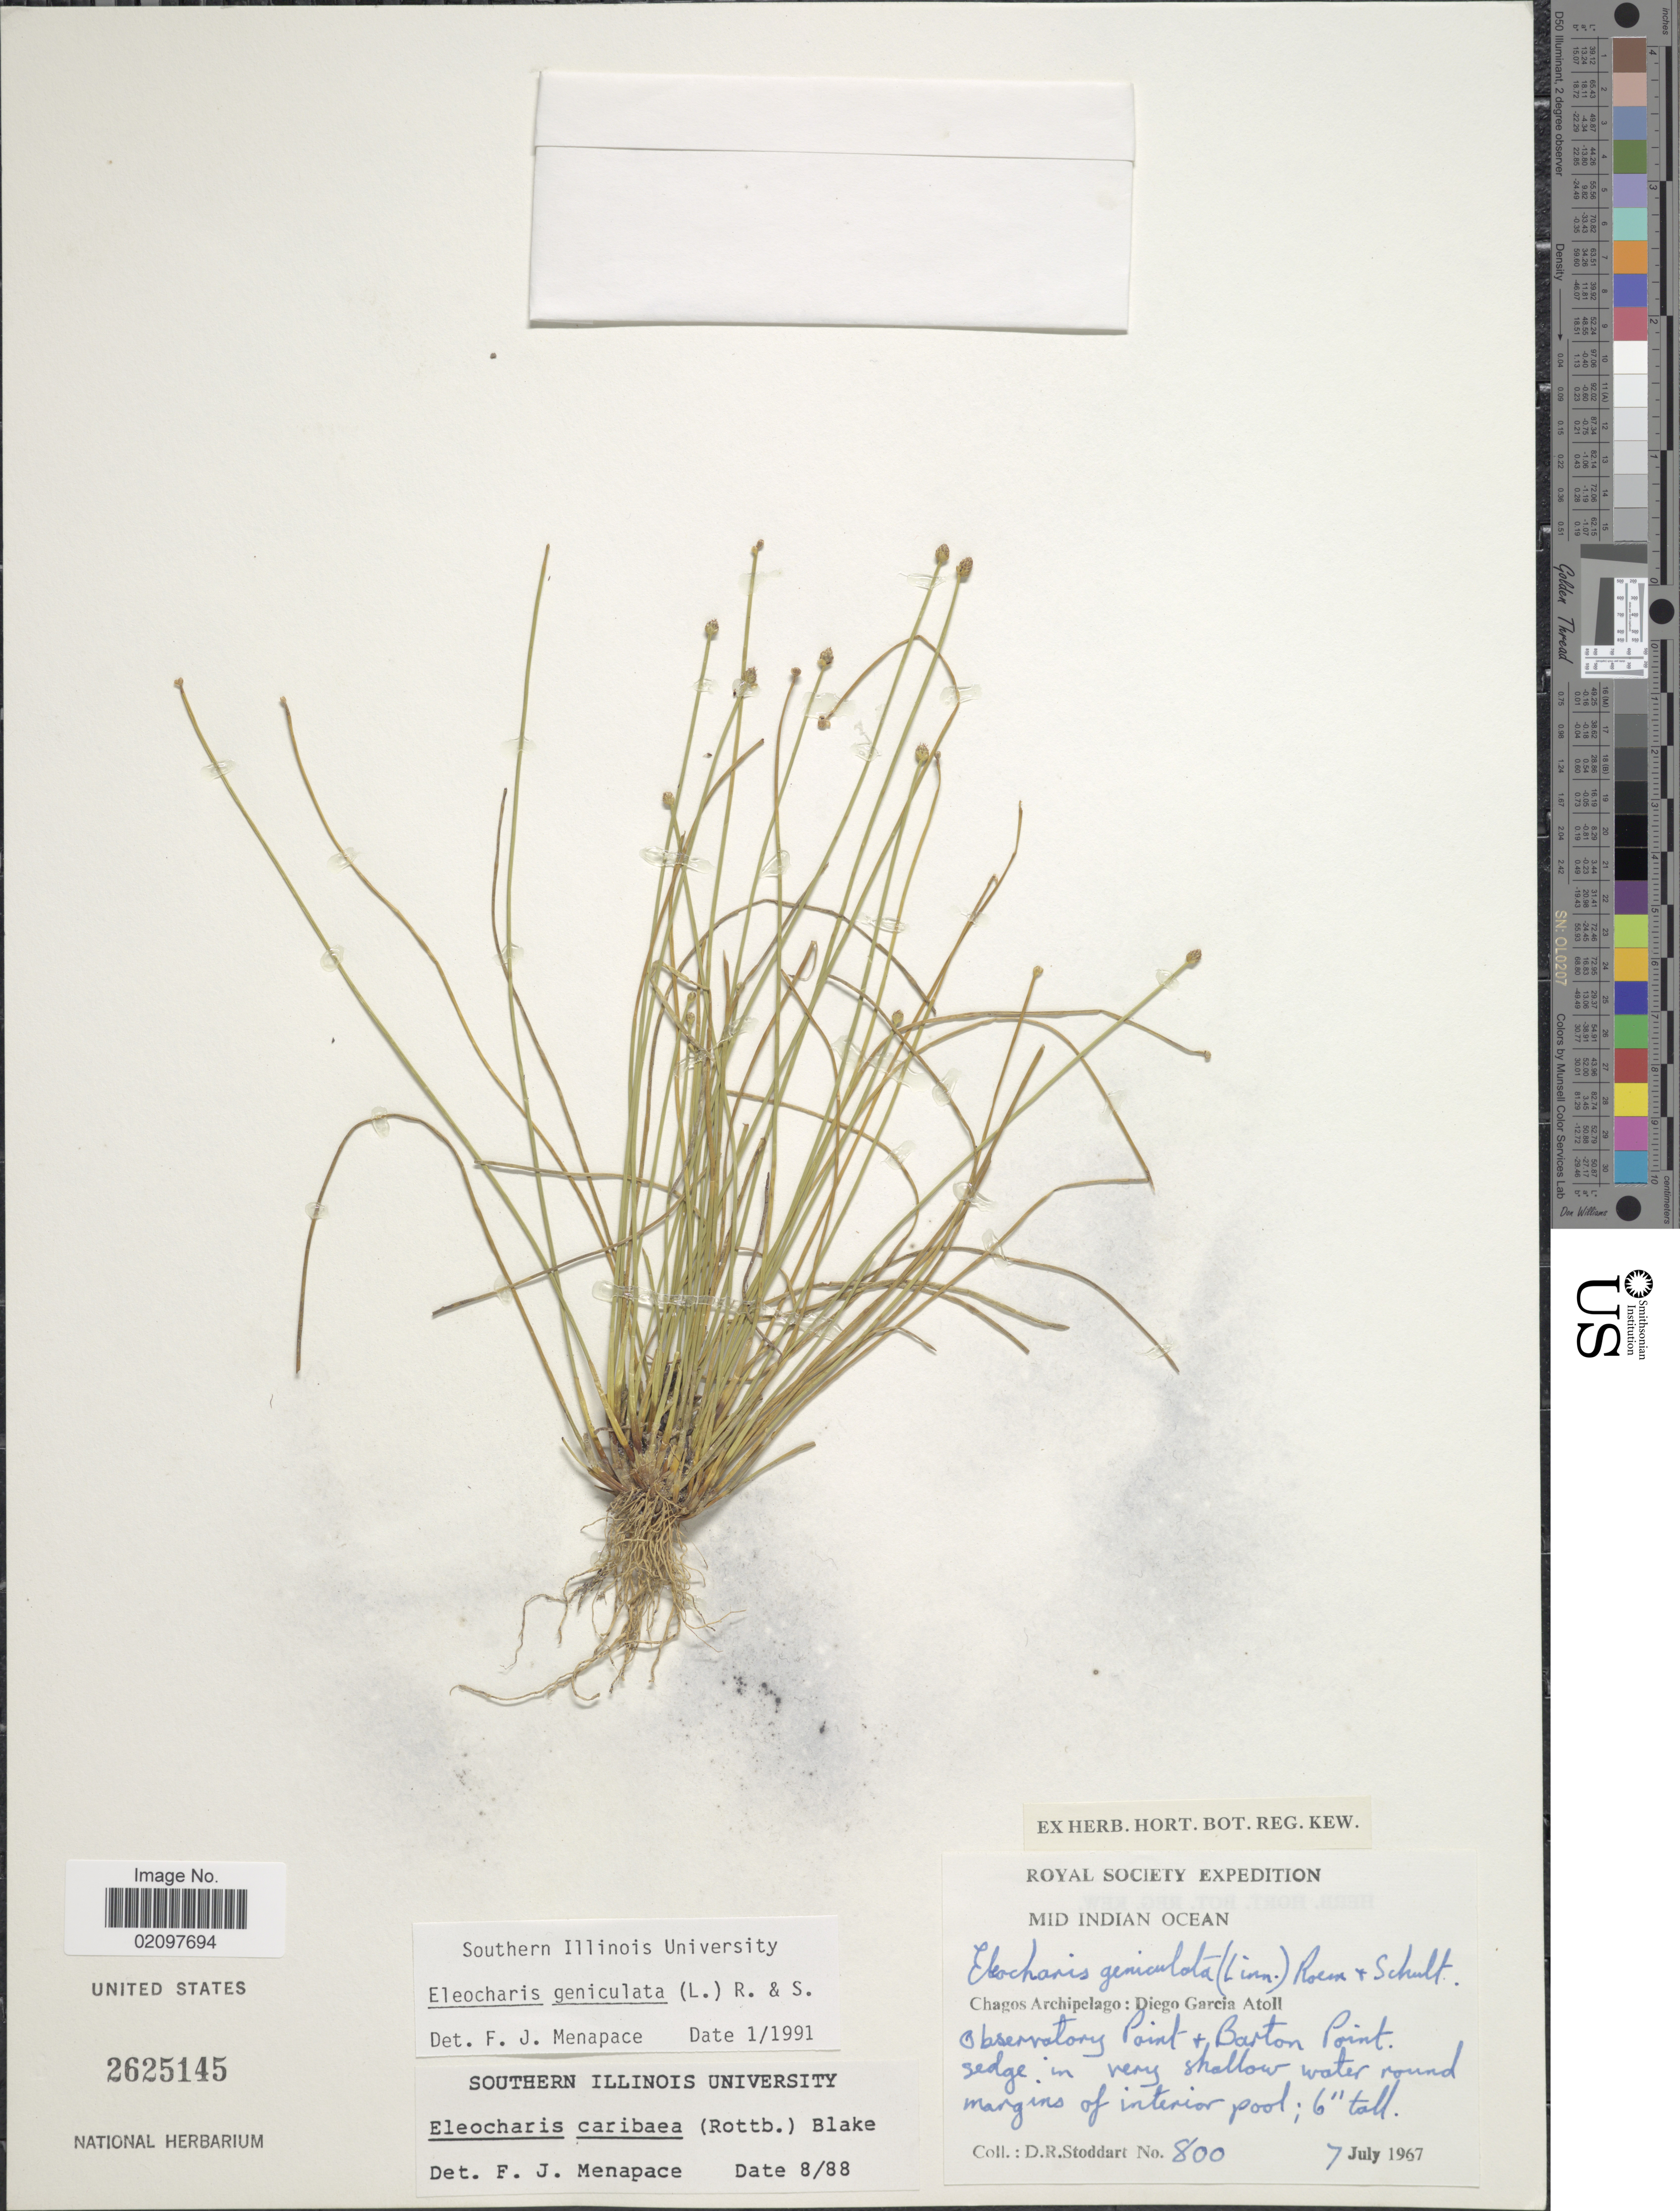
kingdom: Plantae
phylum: Tracheophyta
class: Liliopsida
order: Poales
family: Cyperaceae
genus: Eleocharis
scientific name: Eleocharis geniculata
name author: (L.) Roem. & Schult.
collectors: D. R. Stoddart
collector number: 800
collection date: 1967-07-07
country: British Indian Ocean Territory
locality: Mid Indian Ocean. Chagos Archipelago: Diego Garcia Atoll. Observatory Point + Barton Point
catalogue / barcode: US 2625145